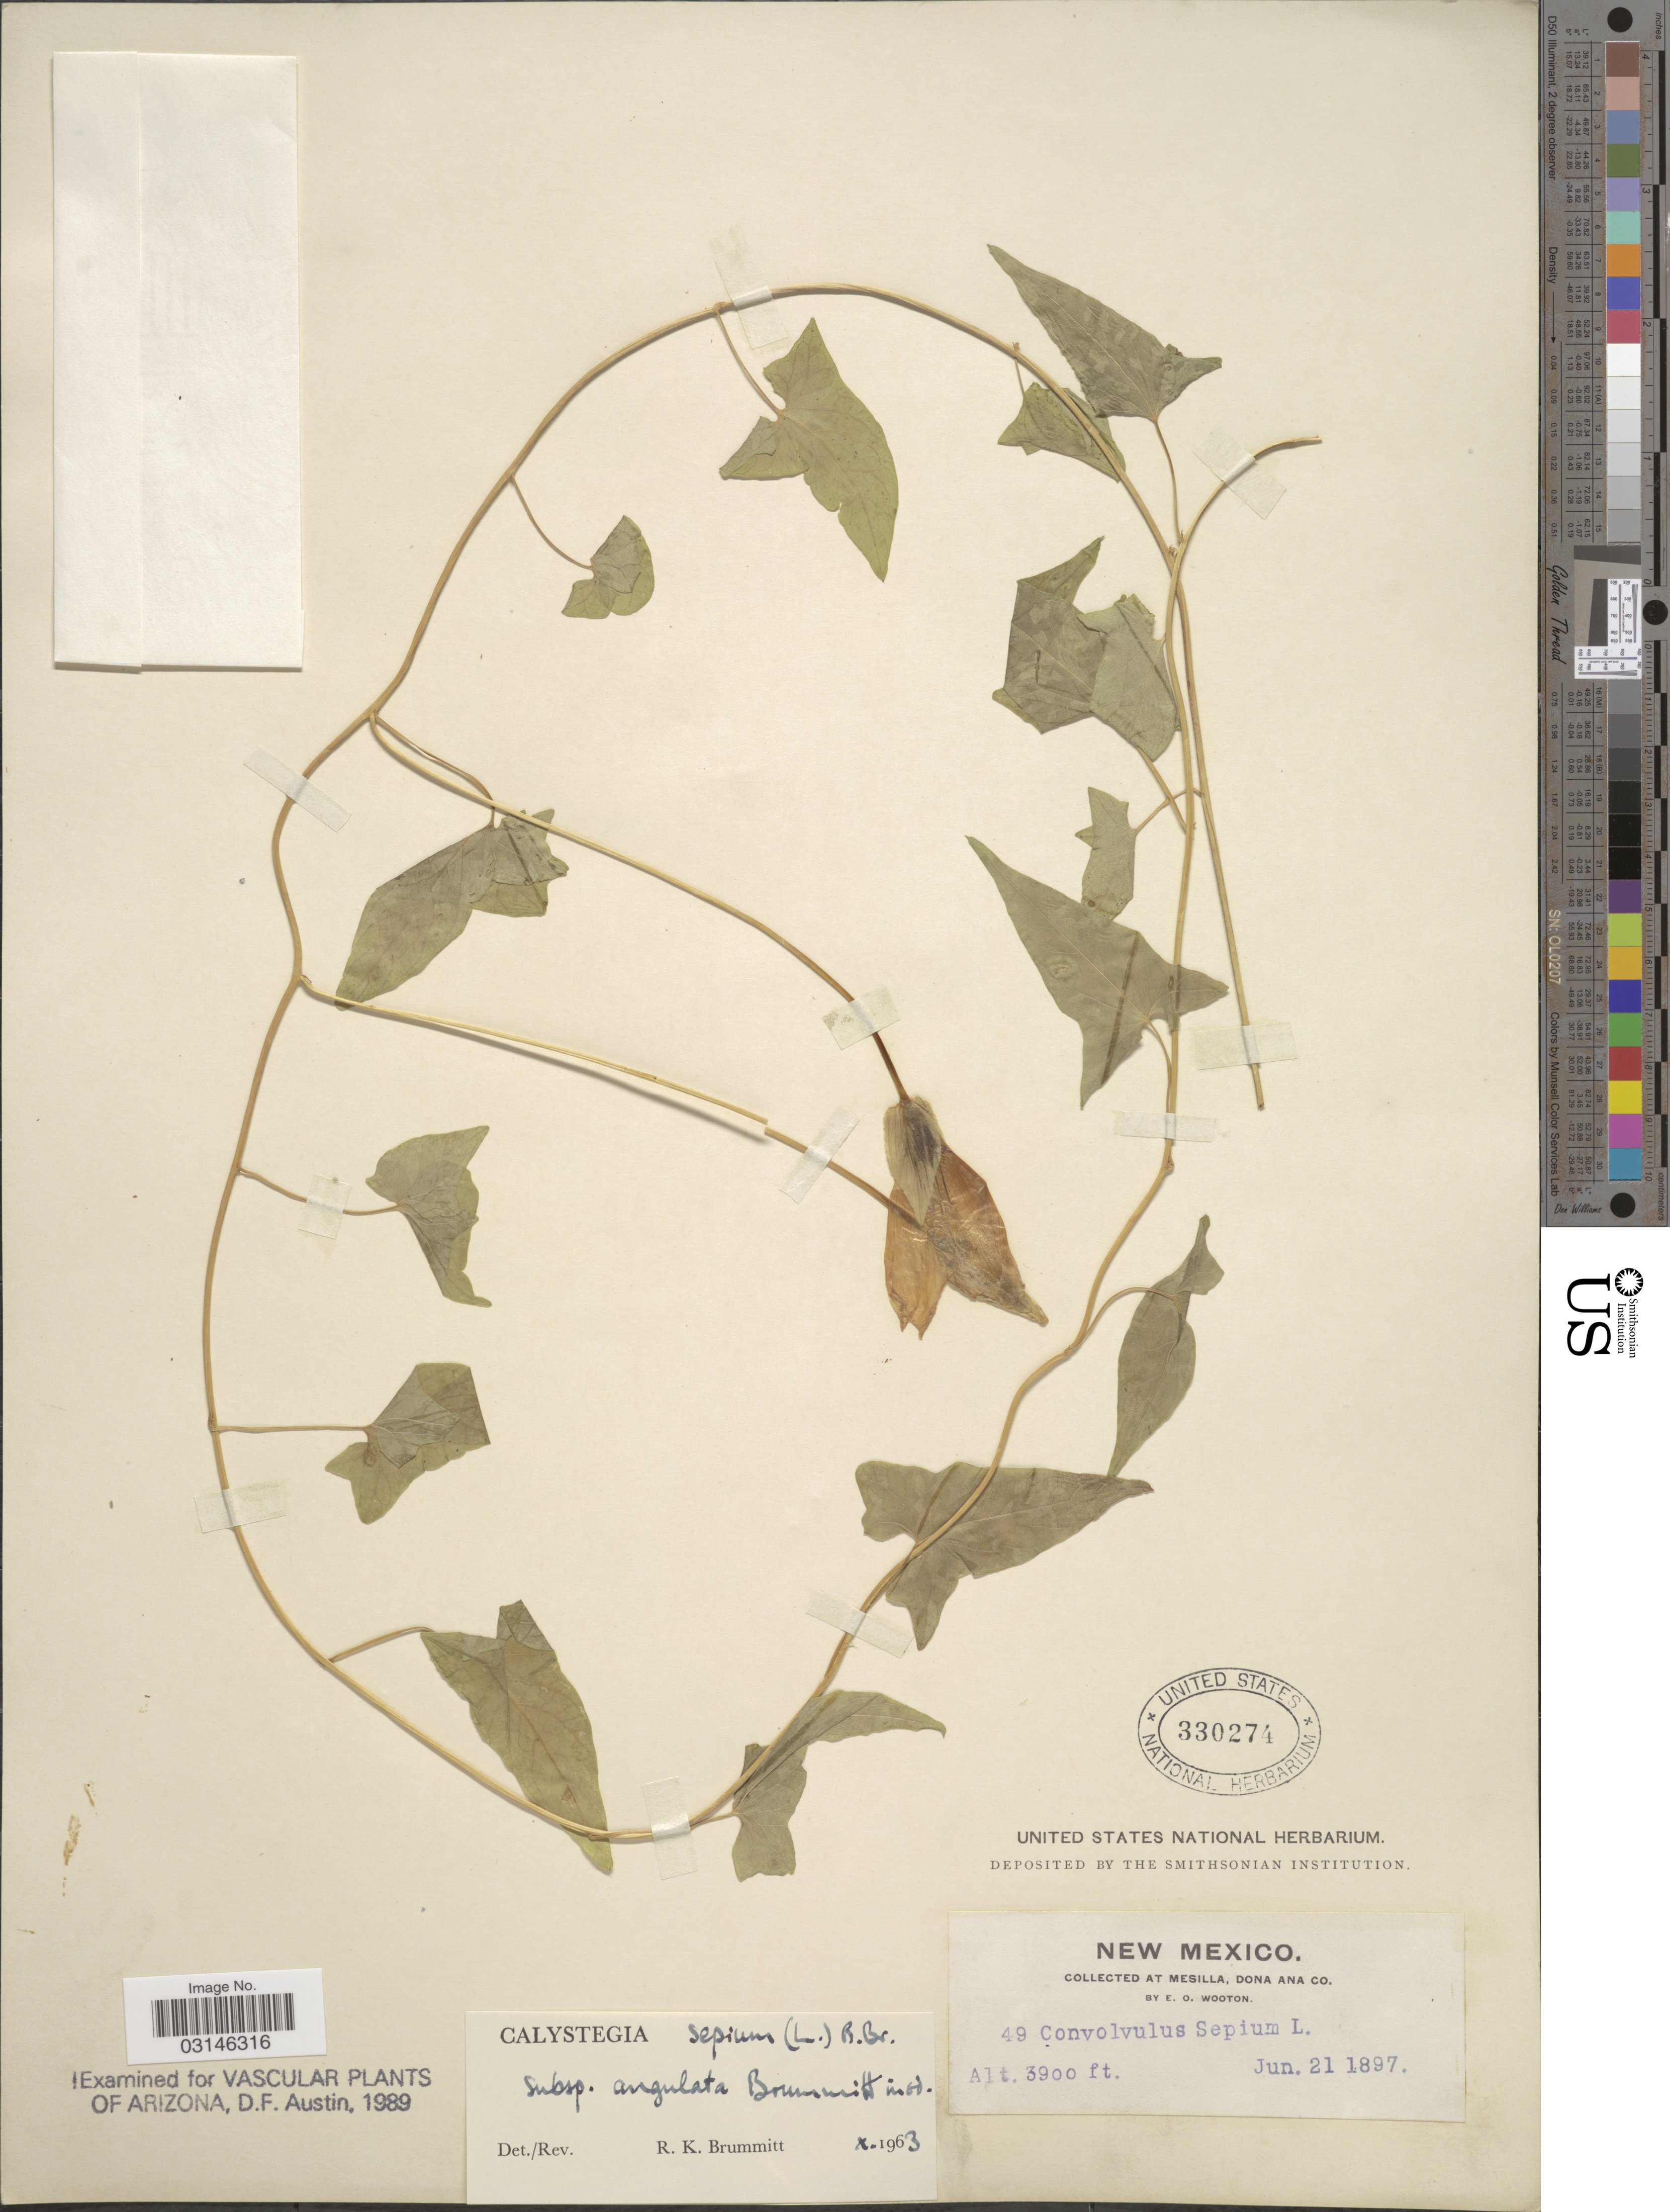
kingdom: Plantae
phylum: Tracheophyta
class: Magnoliopsida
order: Solanales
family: Convolvulaceae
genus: Calystegia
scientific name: Calystegia sepium subsp. angulata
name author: Brummitt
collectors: E. O. Wooton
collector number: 49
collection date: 1897-06-21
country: United States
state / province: New Mexico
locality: At Mesilla, Dona Ana Co.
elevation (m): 1189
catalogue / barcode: US 330274